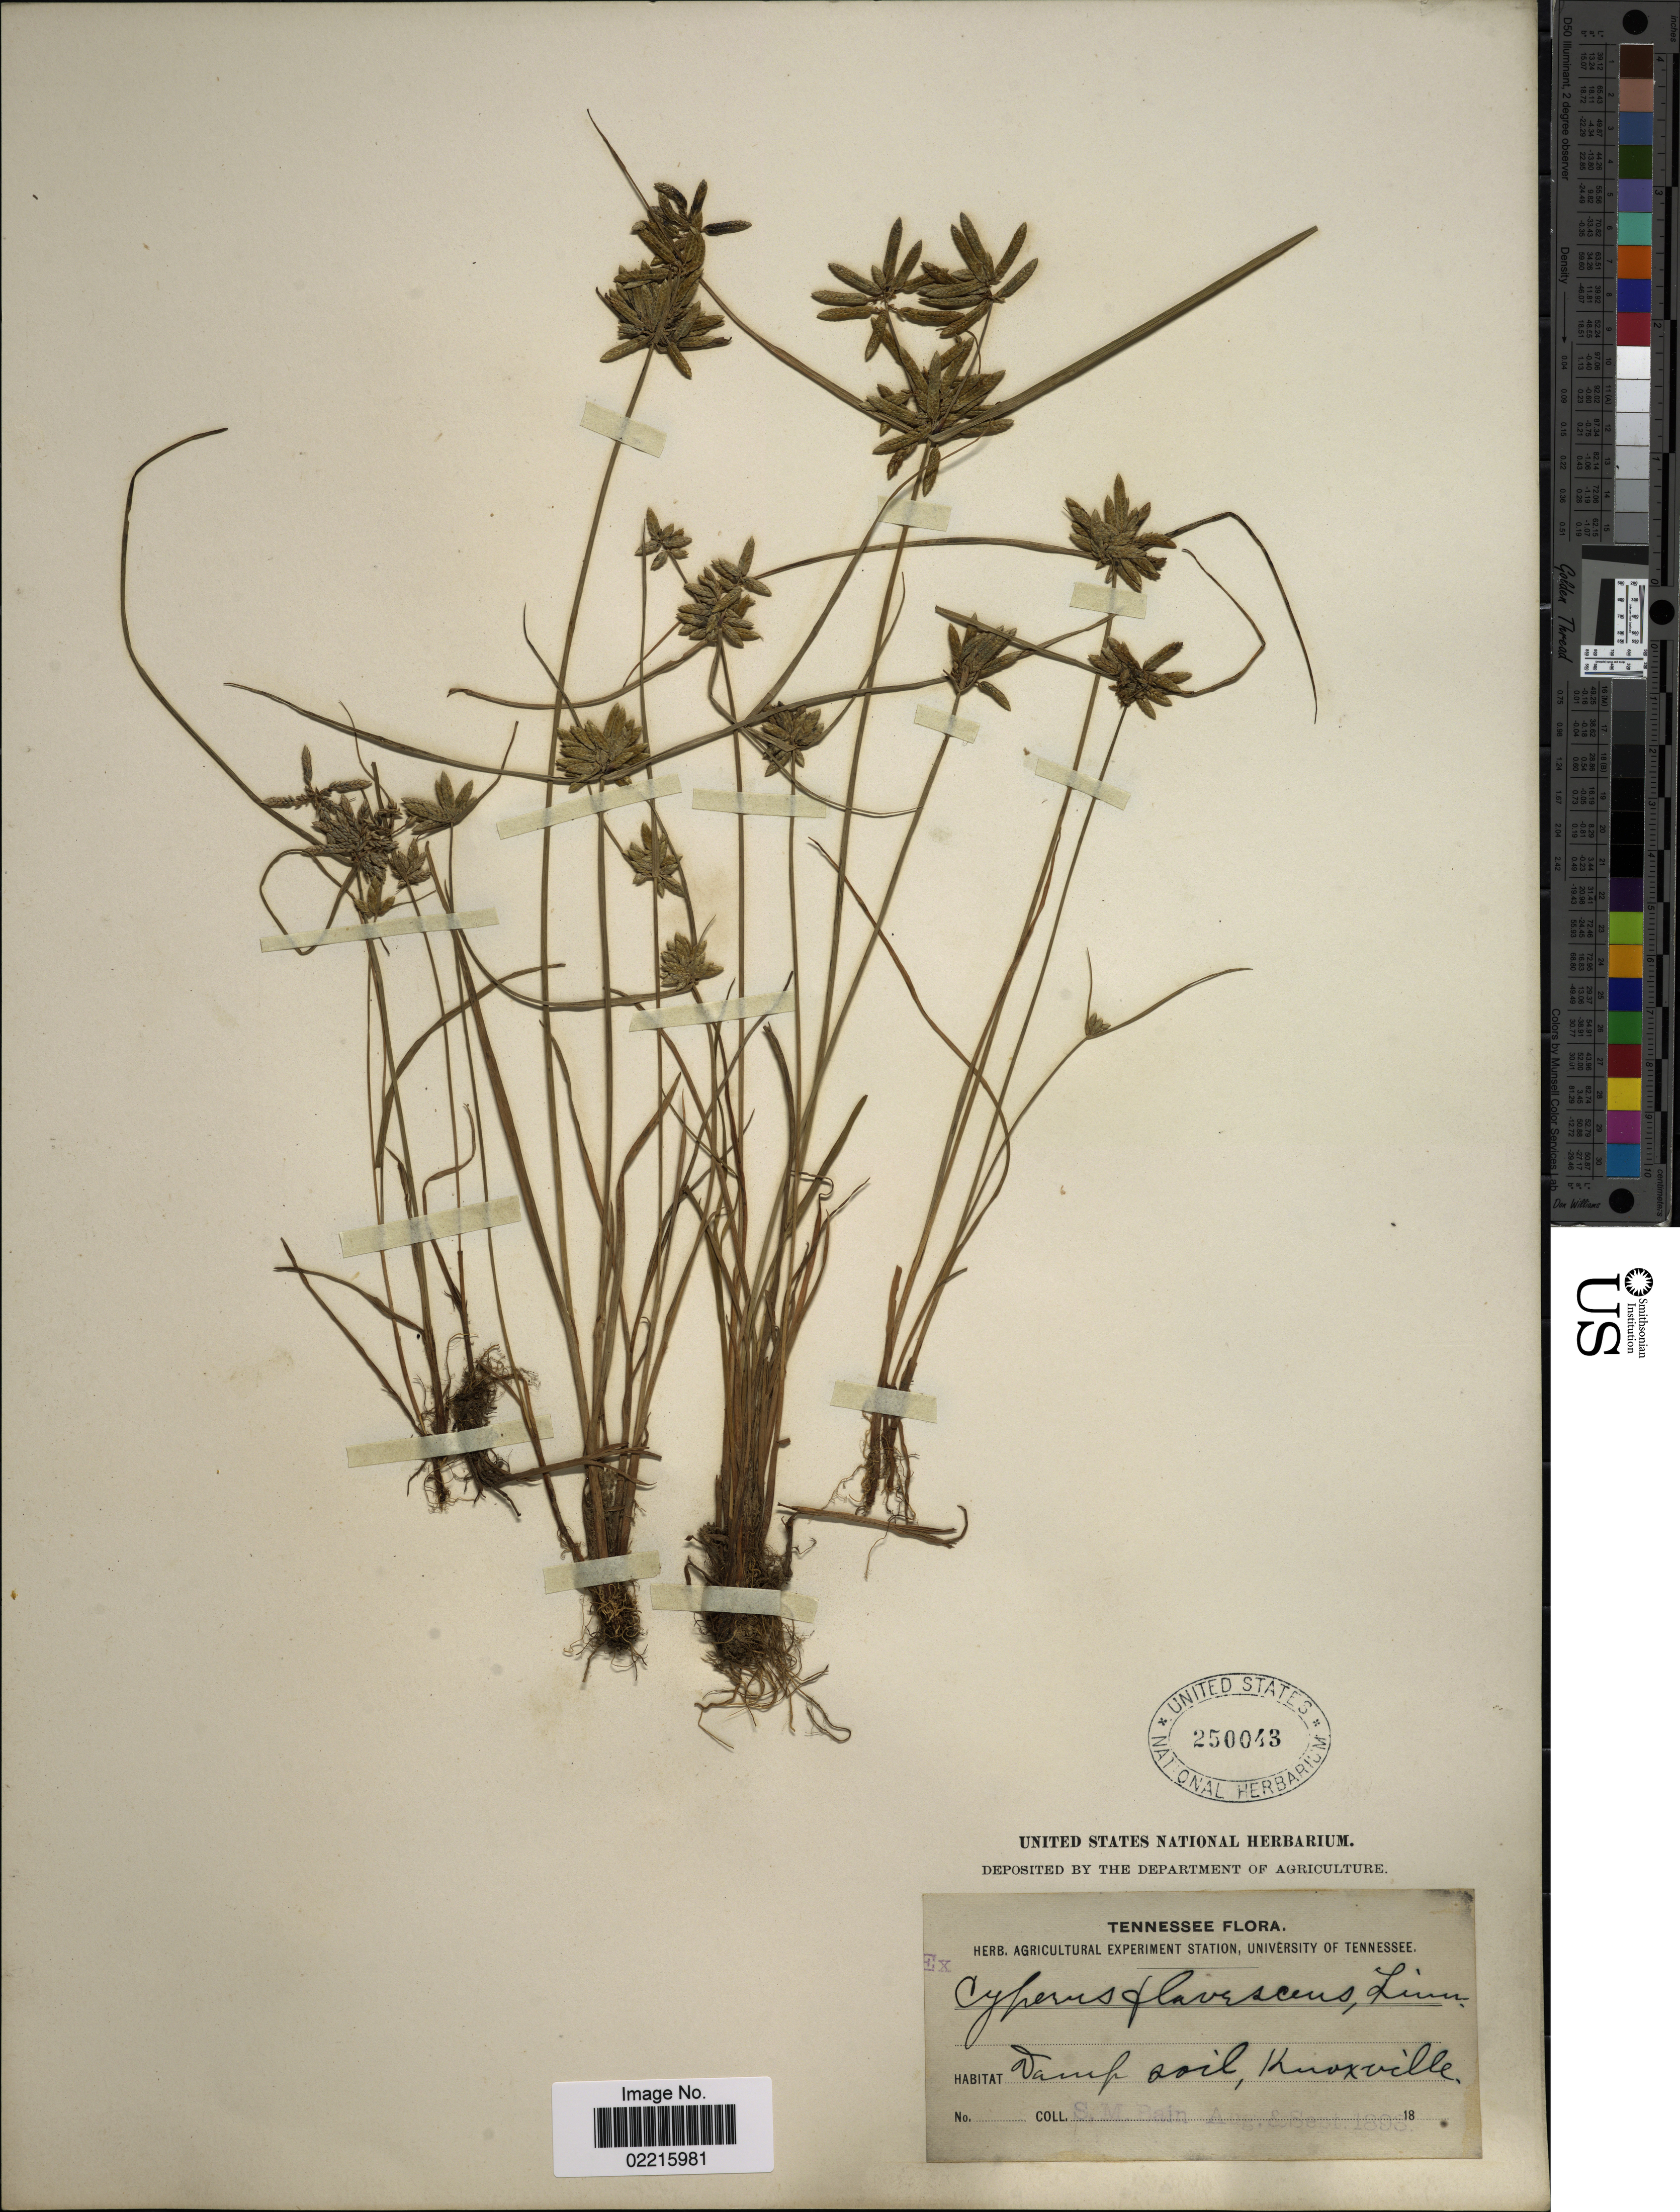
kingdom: Plantae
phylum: Tracheophyta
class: Liliopsida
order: Poales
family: Cyperaceae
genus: Cyperus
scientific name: Cyperus flavescens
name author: L.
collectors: S. M. Bain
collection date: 1898-08/1898-09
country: United States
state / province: Tennessee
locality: Damp soil, Knoxville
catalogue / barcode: US 250043